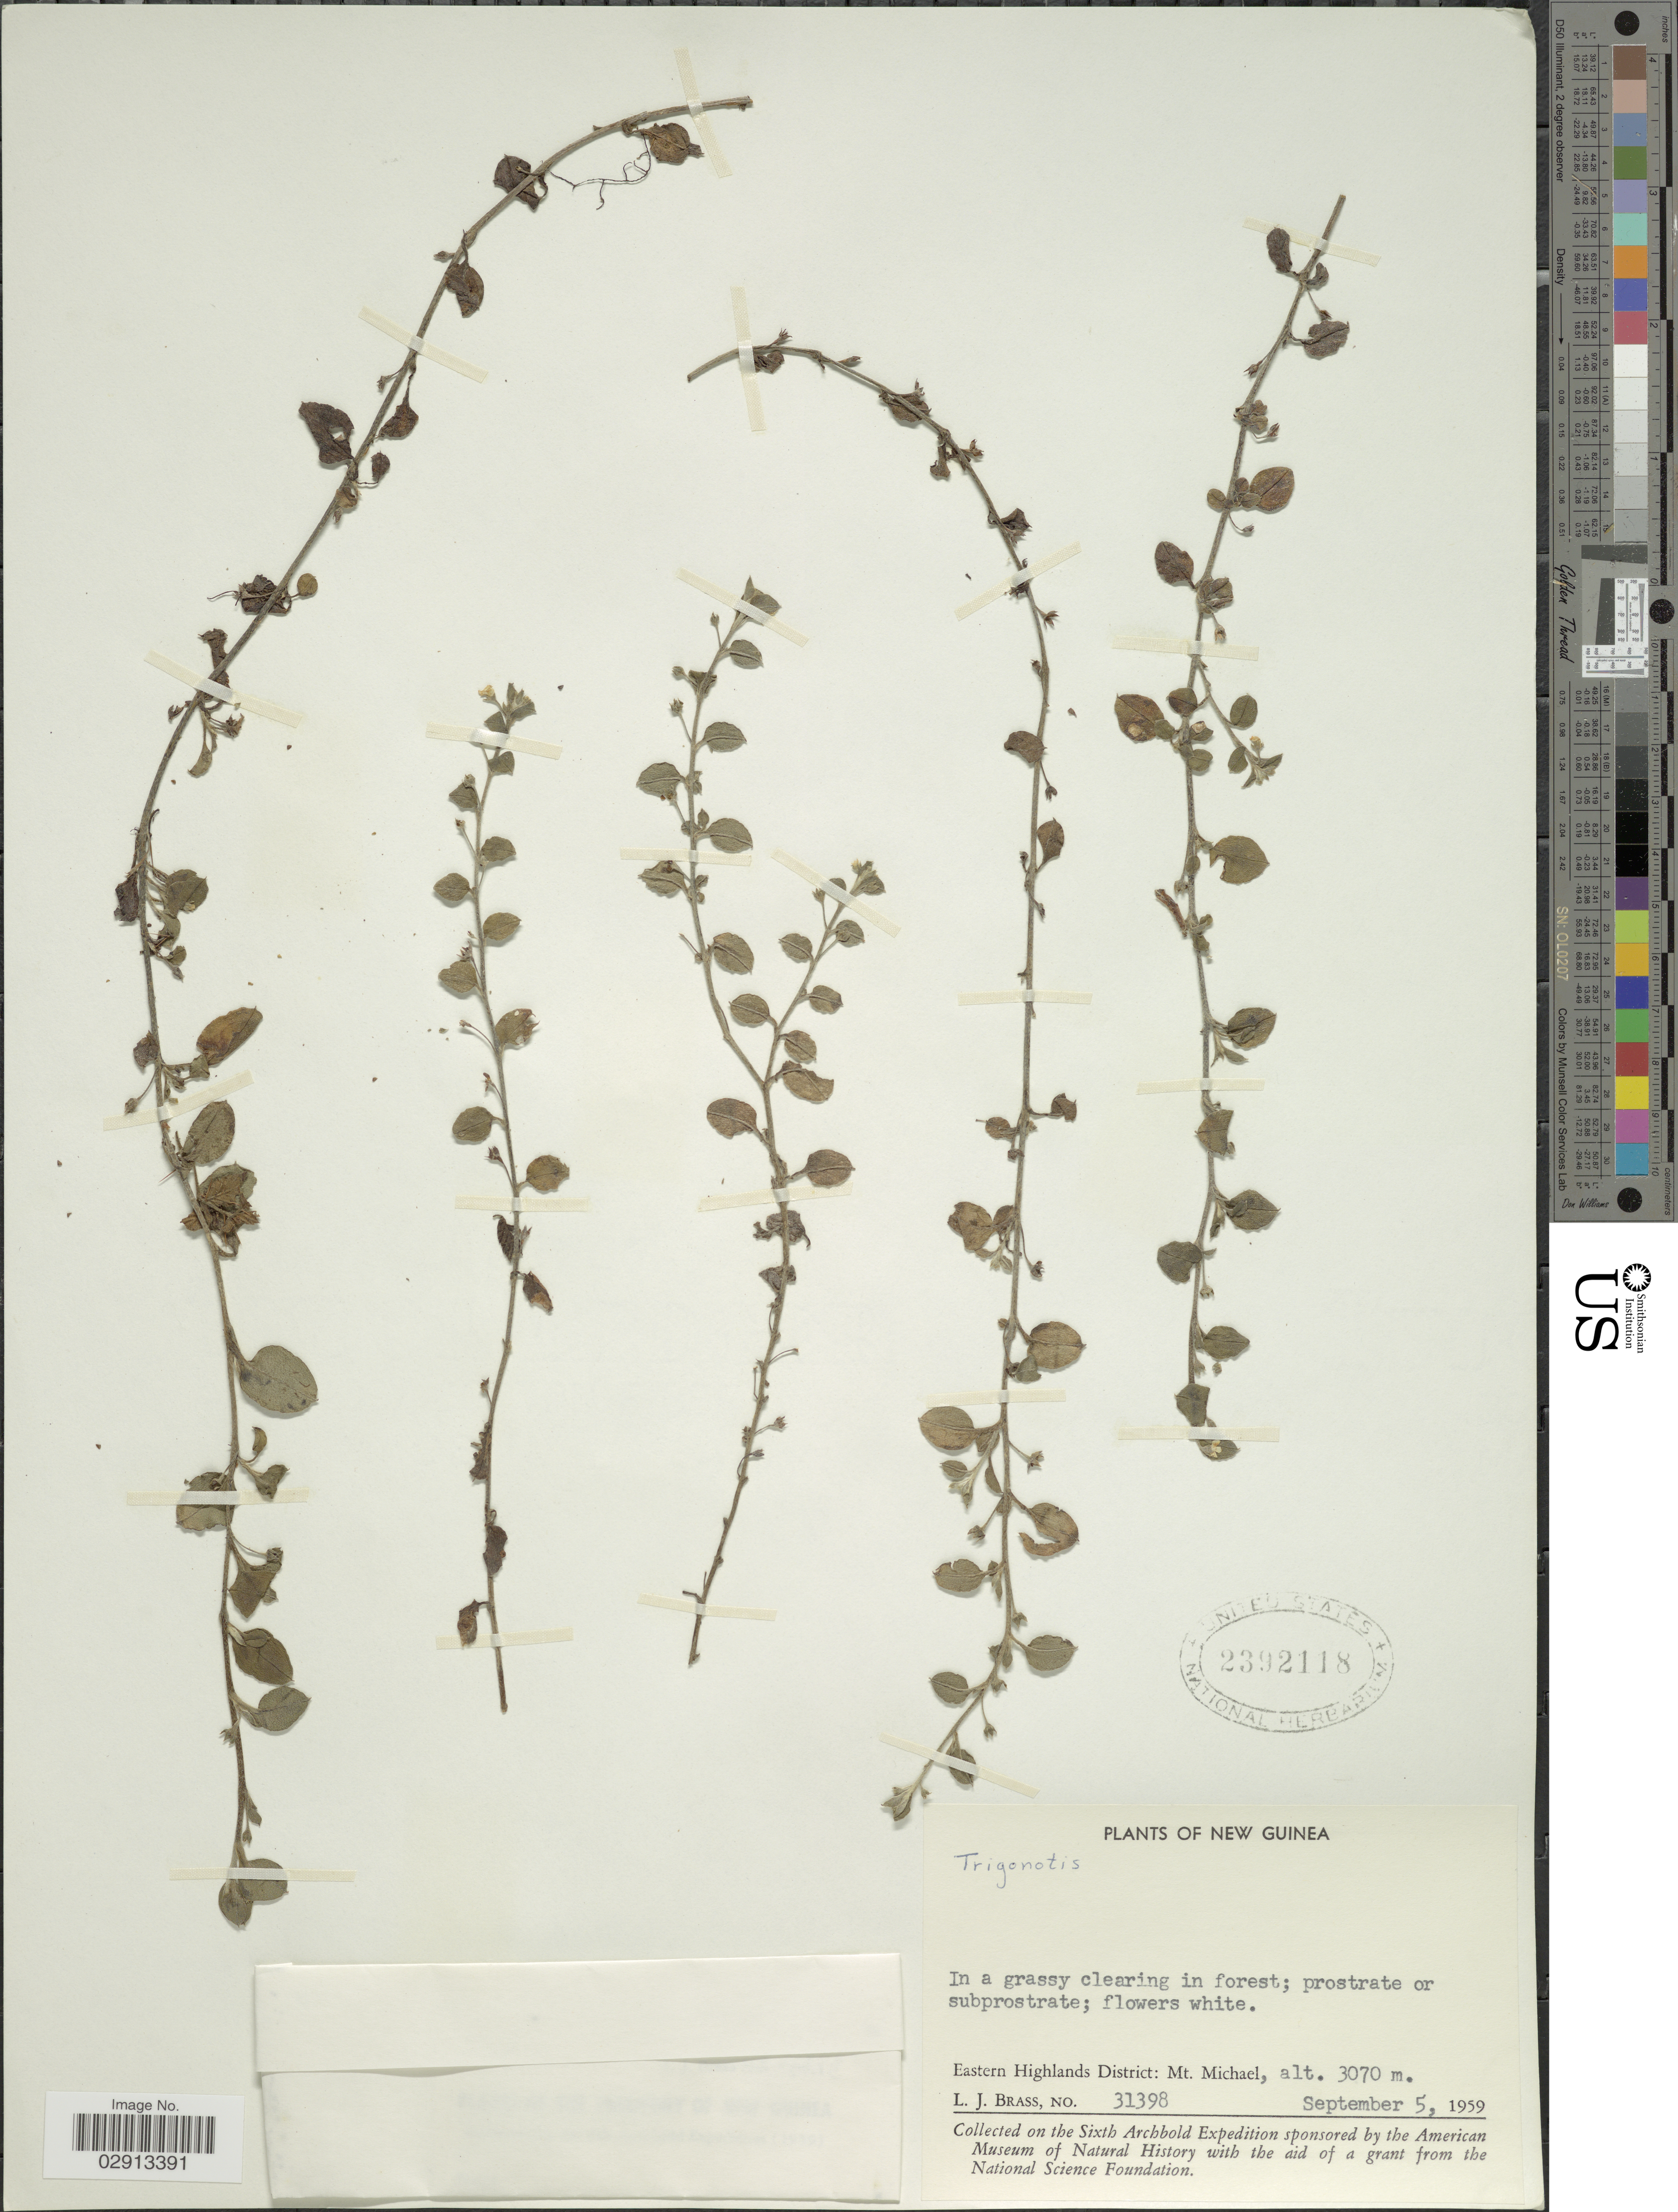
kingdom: Plantae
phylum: Tracheophyta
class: Magnoliopsida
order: Boraginales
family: Boraginaceae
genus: Trigonotis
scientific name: Trigonotis sp.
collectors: L. J. Brass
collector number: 31398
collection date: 1959-09-05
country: Papua New Guinea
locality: New Guinea. Eastern Highlands District: Mt. Michael.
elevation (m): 3070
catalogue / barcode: US 2392118